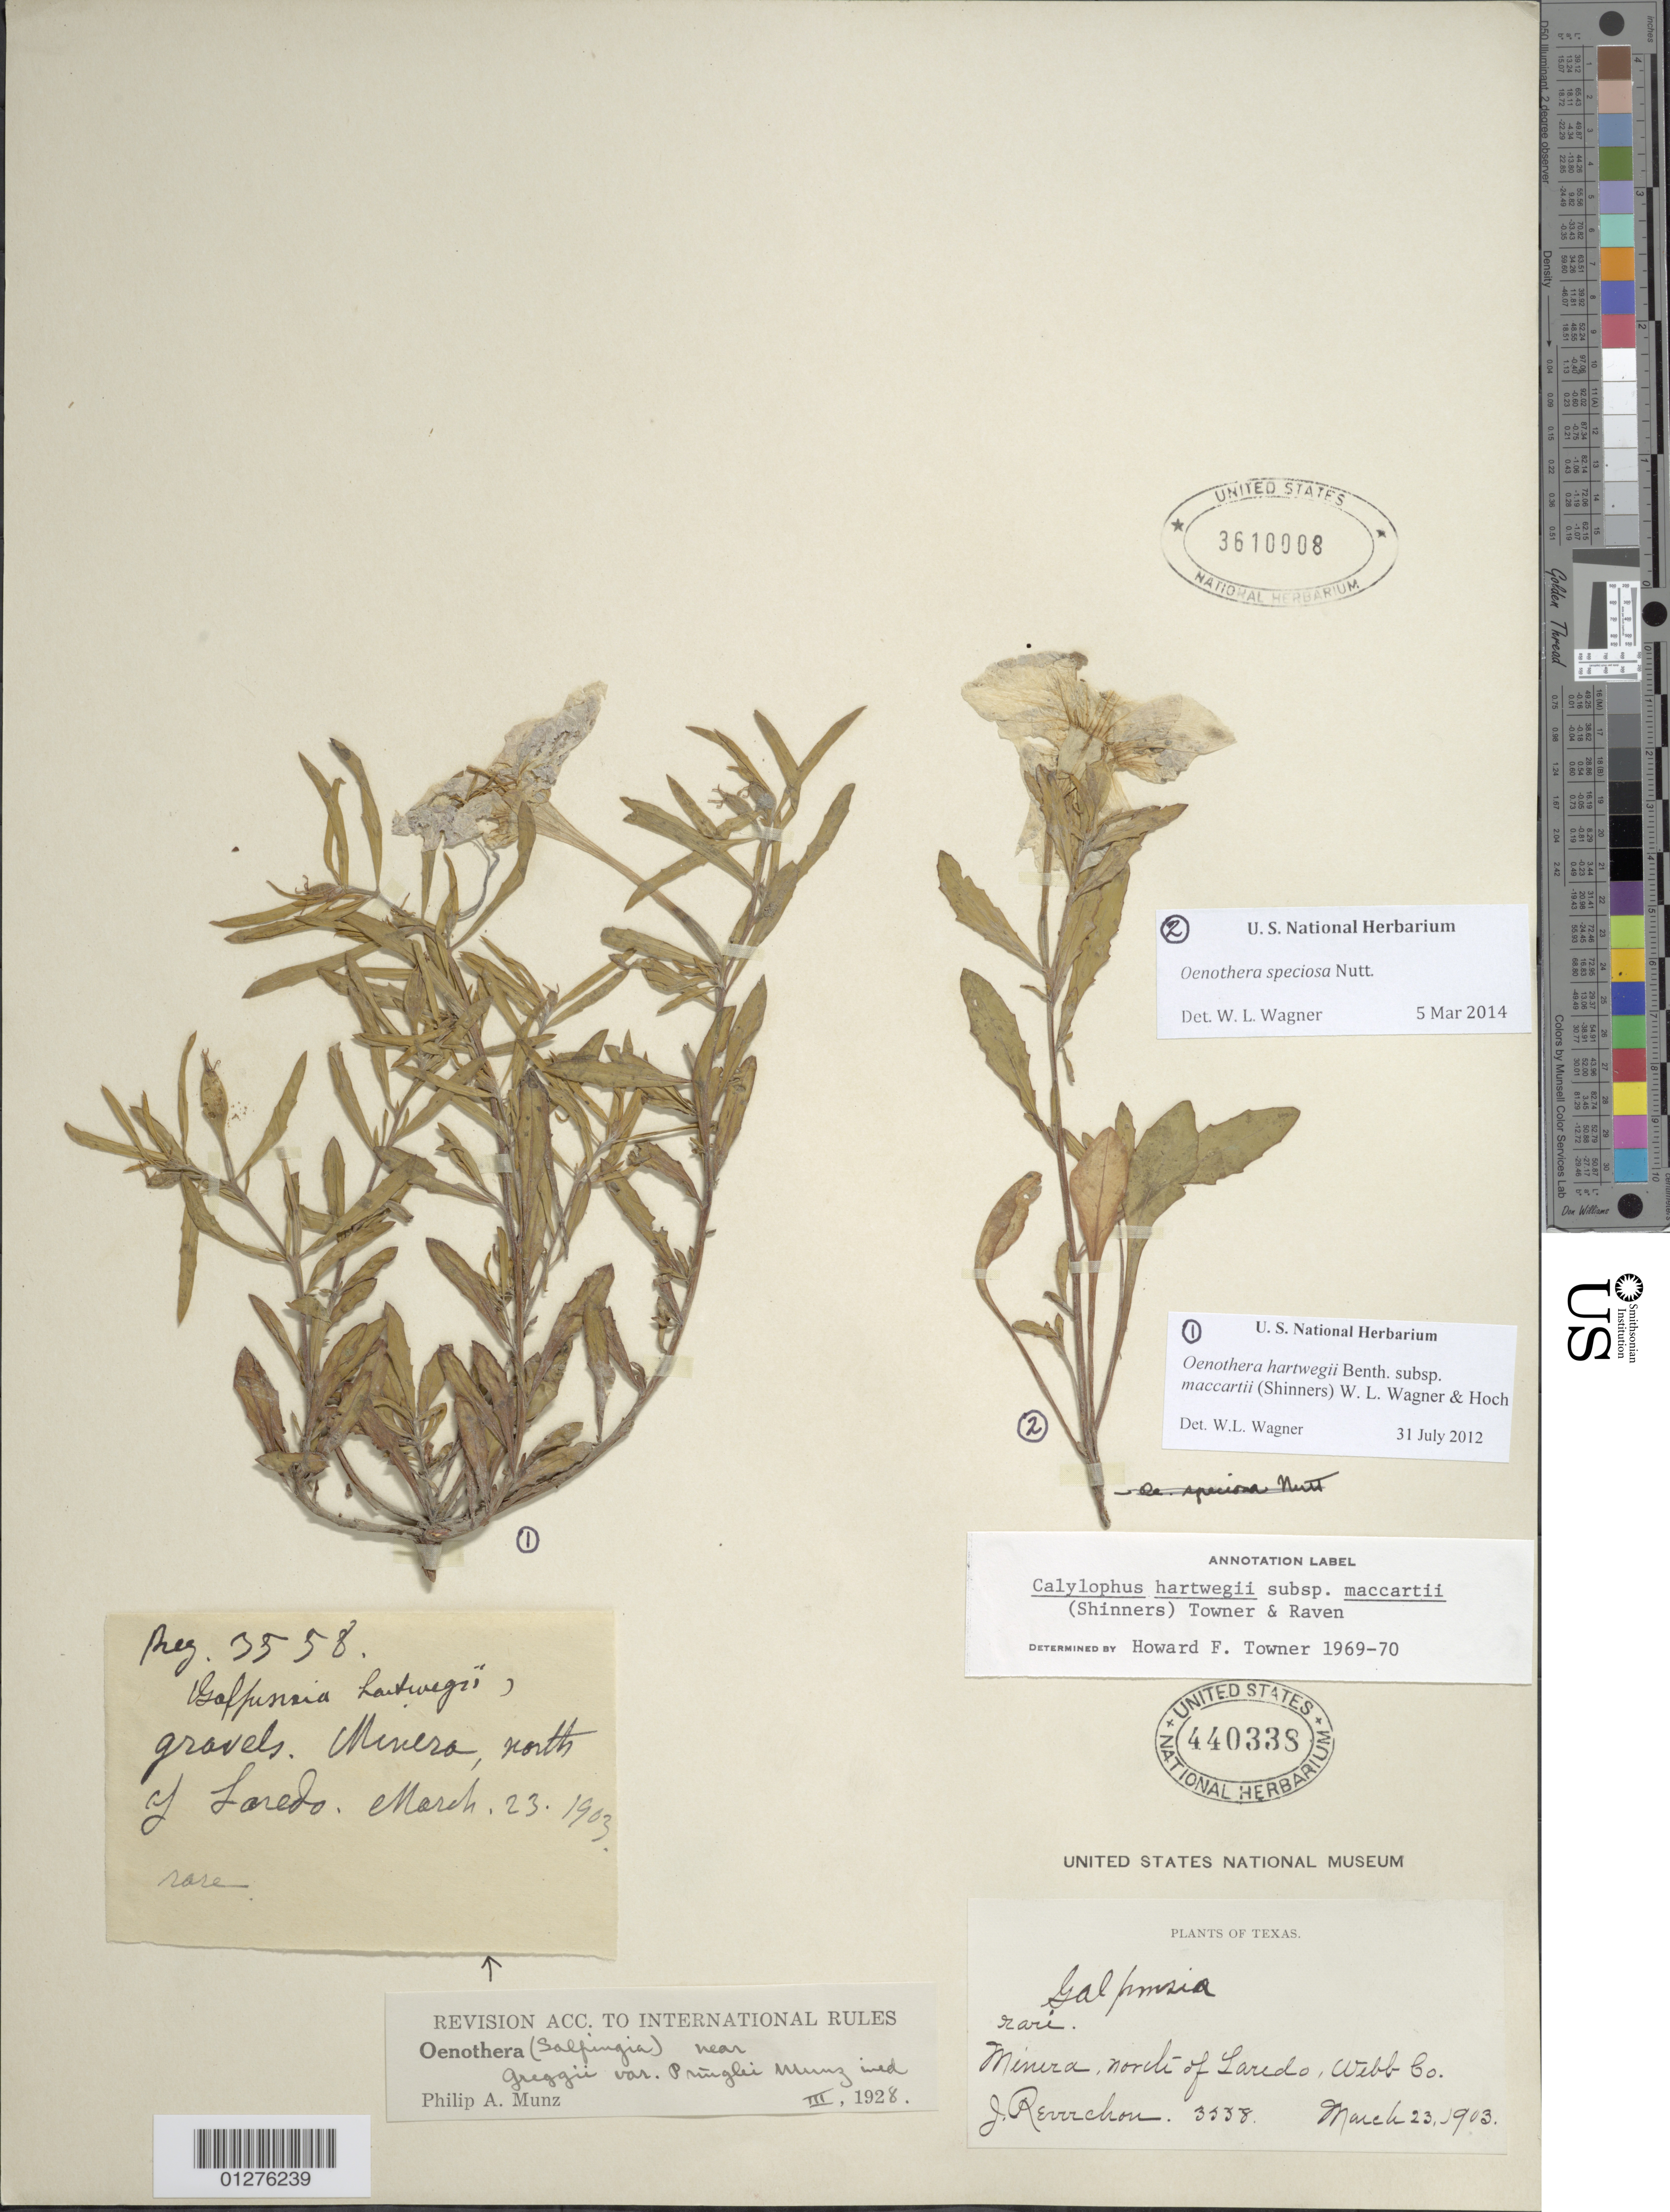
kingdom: Plantae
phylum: Tracheophyta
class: Magnoliopsida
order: Myrtales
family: Onagraceae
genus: Oenothera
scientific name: Oenothera hartwegii subsp. maccartii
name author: (Shinners) W.L. Wagner & Hoch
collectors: J. Reverchon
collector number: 3558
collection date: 1903-03-23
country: United States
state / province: Texas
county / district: Webb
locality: Minerra, Laredo.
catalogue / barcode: US 3610008